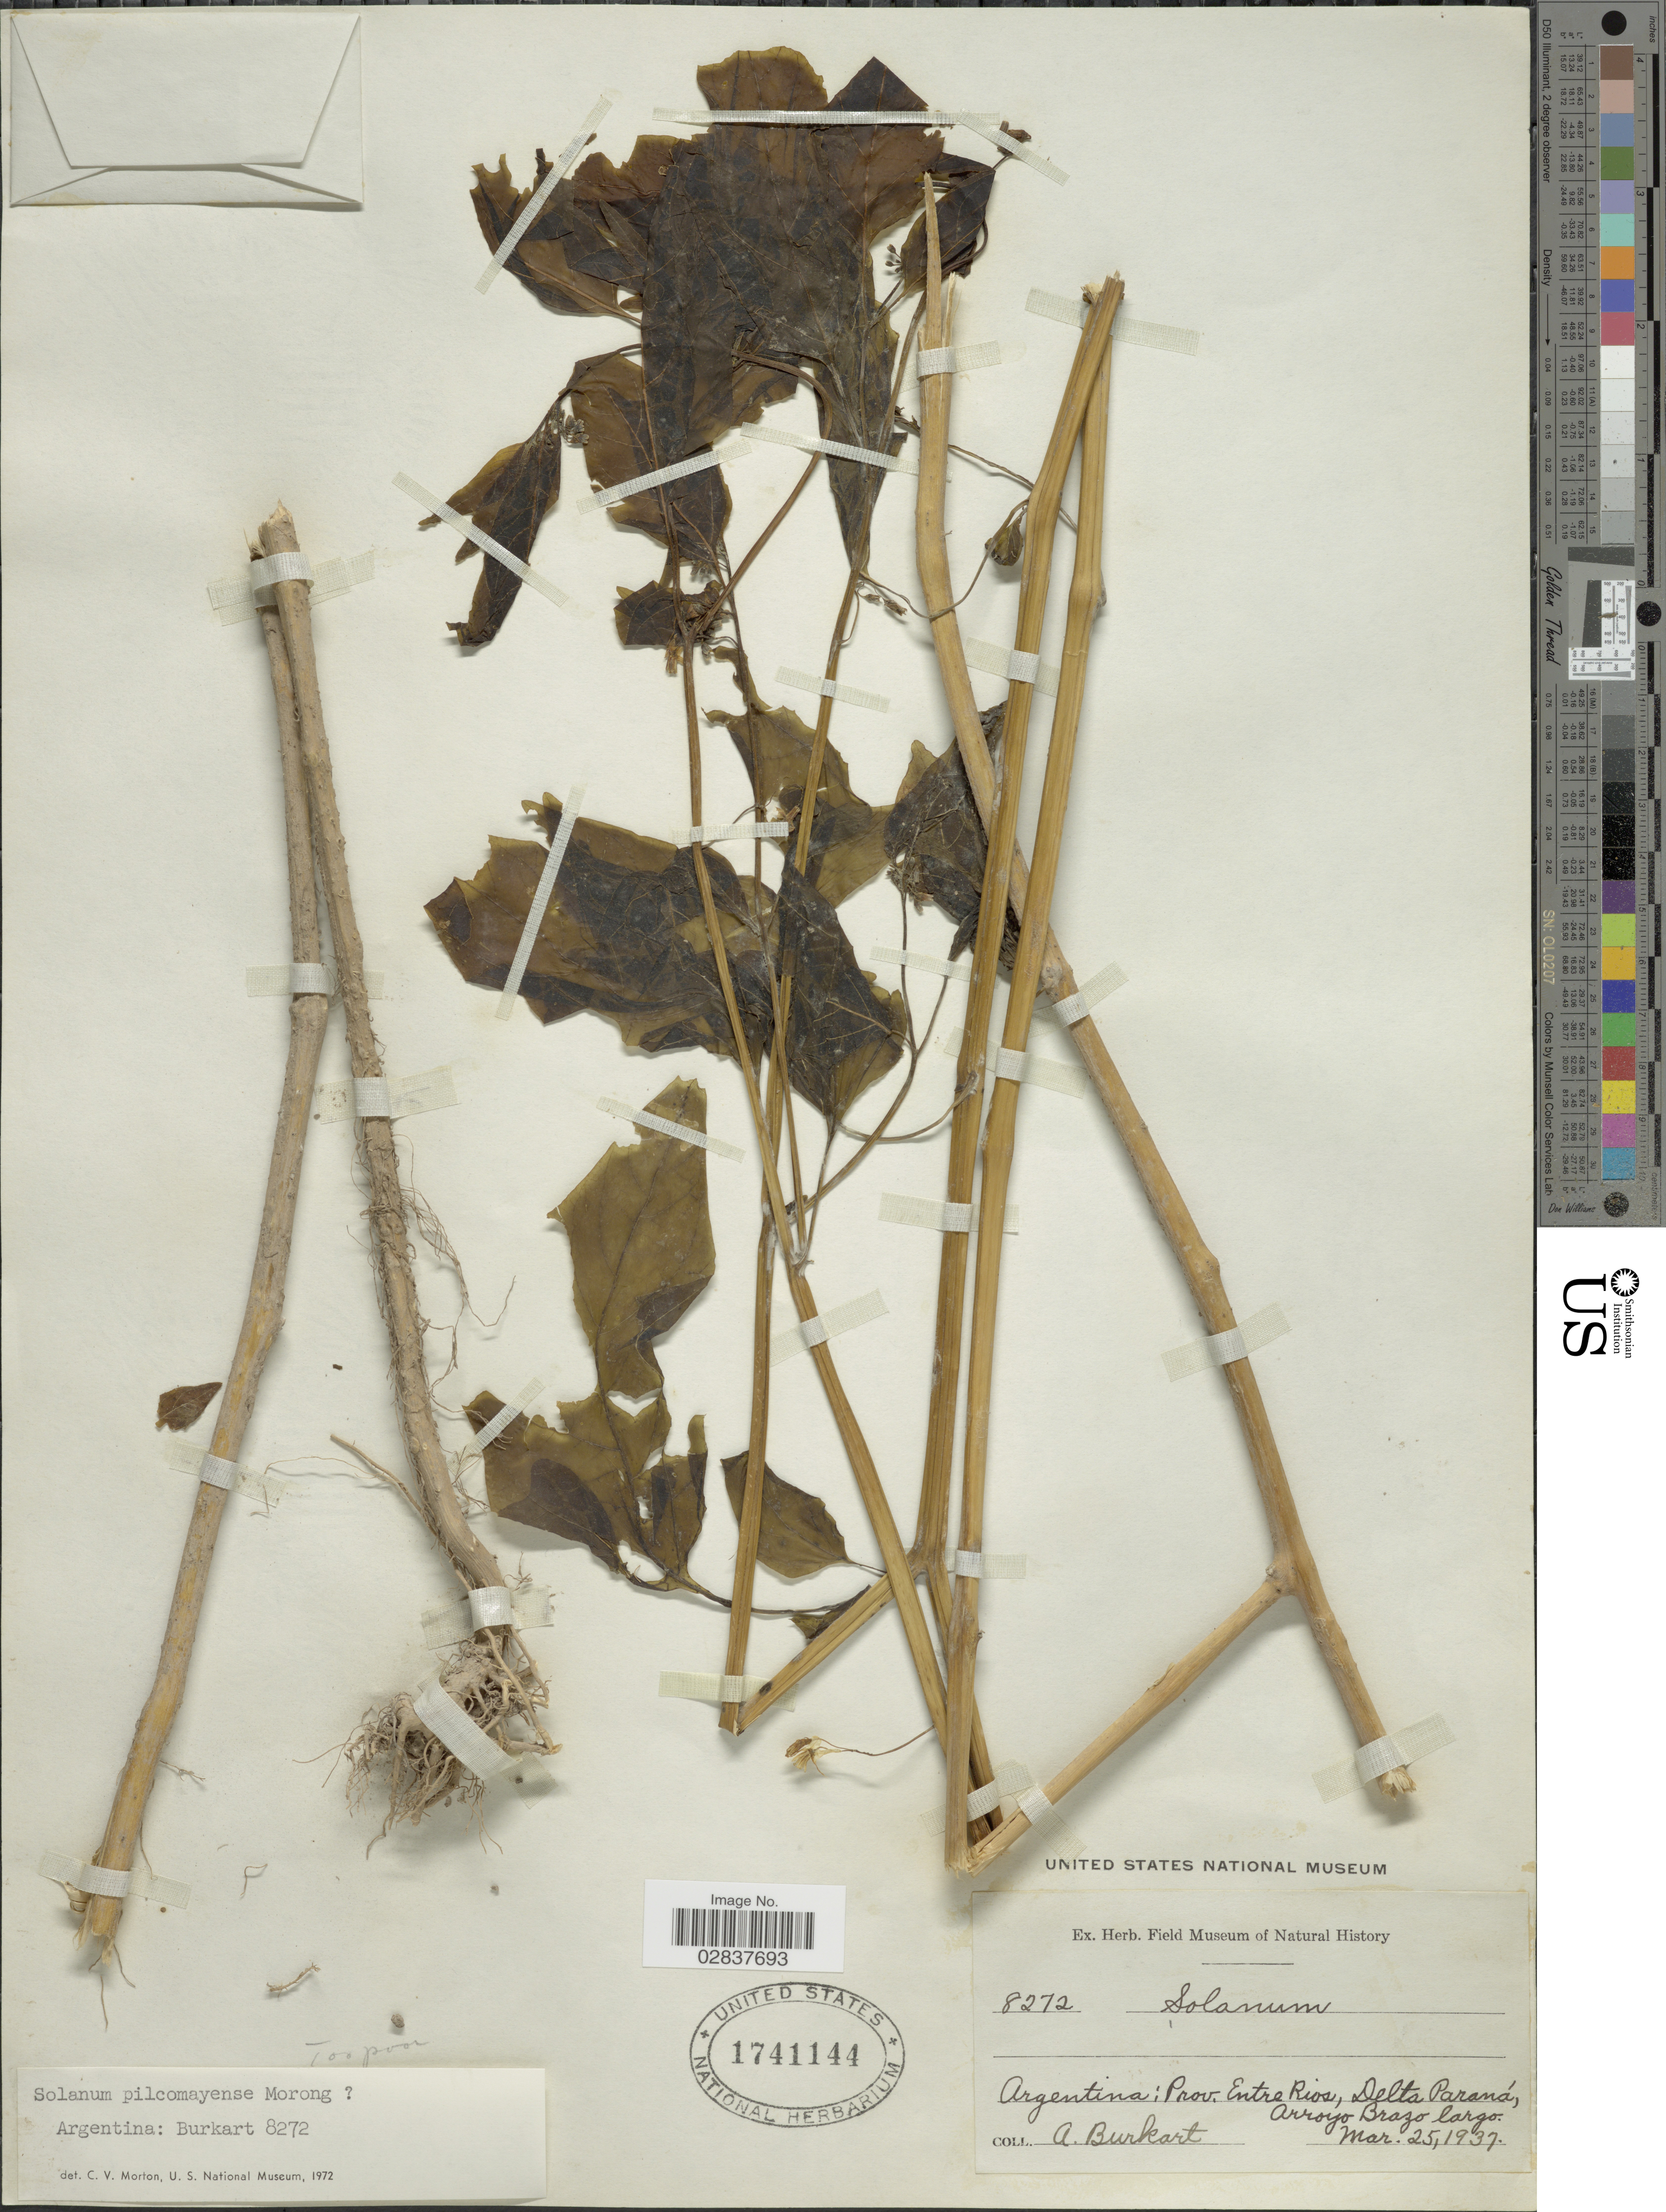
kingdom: Plantae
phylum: Tracheophyta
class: Magnoliopsida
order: Solanales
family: Solanaceae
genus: Solanum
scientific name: Solanum pilcomayense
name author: Morong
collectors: A. E. Burkart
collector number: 8272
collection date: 1937-03-25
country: Argentina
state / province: Entre Rios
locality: Delta Paraná, Arroyo Brazo largo.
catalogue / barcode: US 1741144